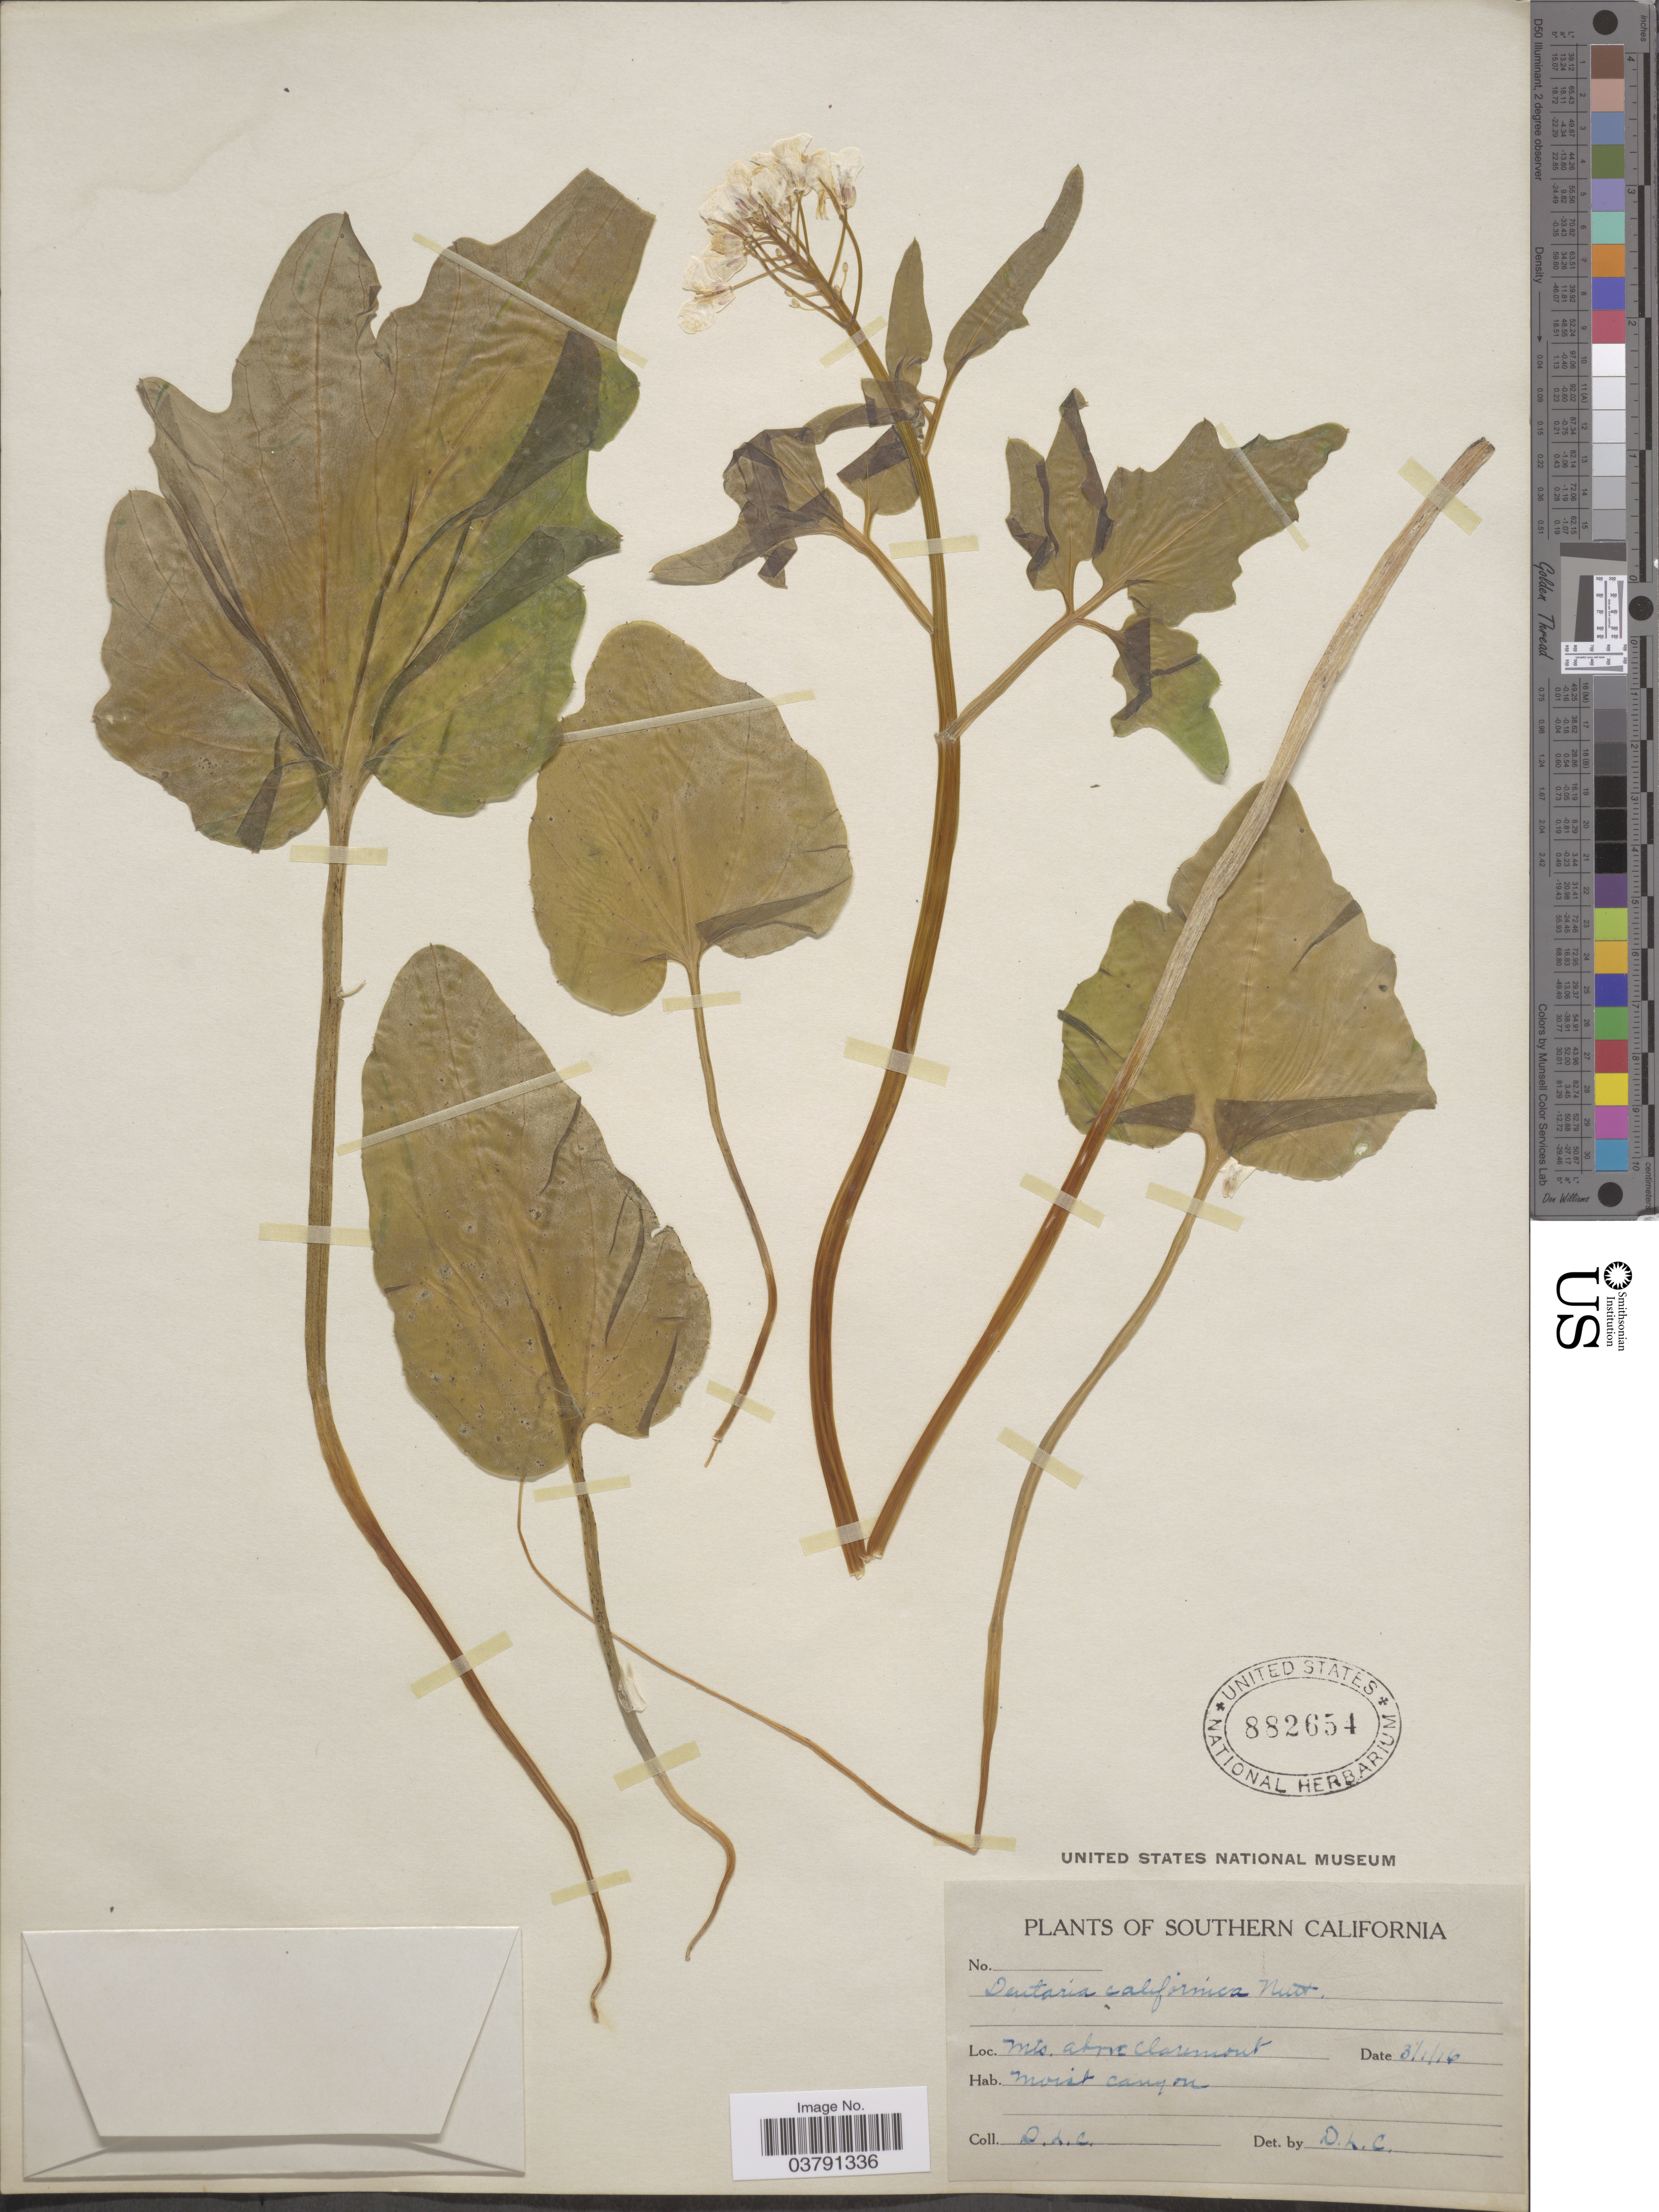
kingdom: Plantae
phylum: Tracheophyta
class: Magnoliopsida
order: Brassicales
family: Brassicaceae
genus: Dentaria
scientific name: Dentaria californica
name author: Nutt.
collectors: D. L. C.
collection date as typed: Transcribed d/m/y: 1/3/16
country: United States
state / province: California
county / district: Los Angeles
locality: Southern California. Mts. above Claremont. Moist Canyon.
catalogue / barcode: US 882654